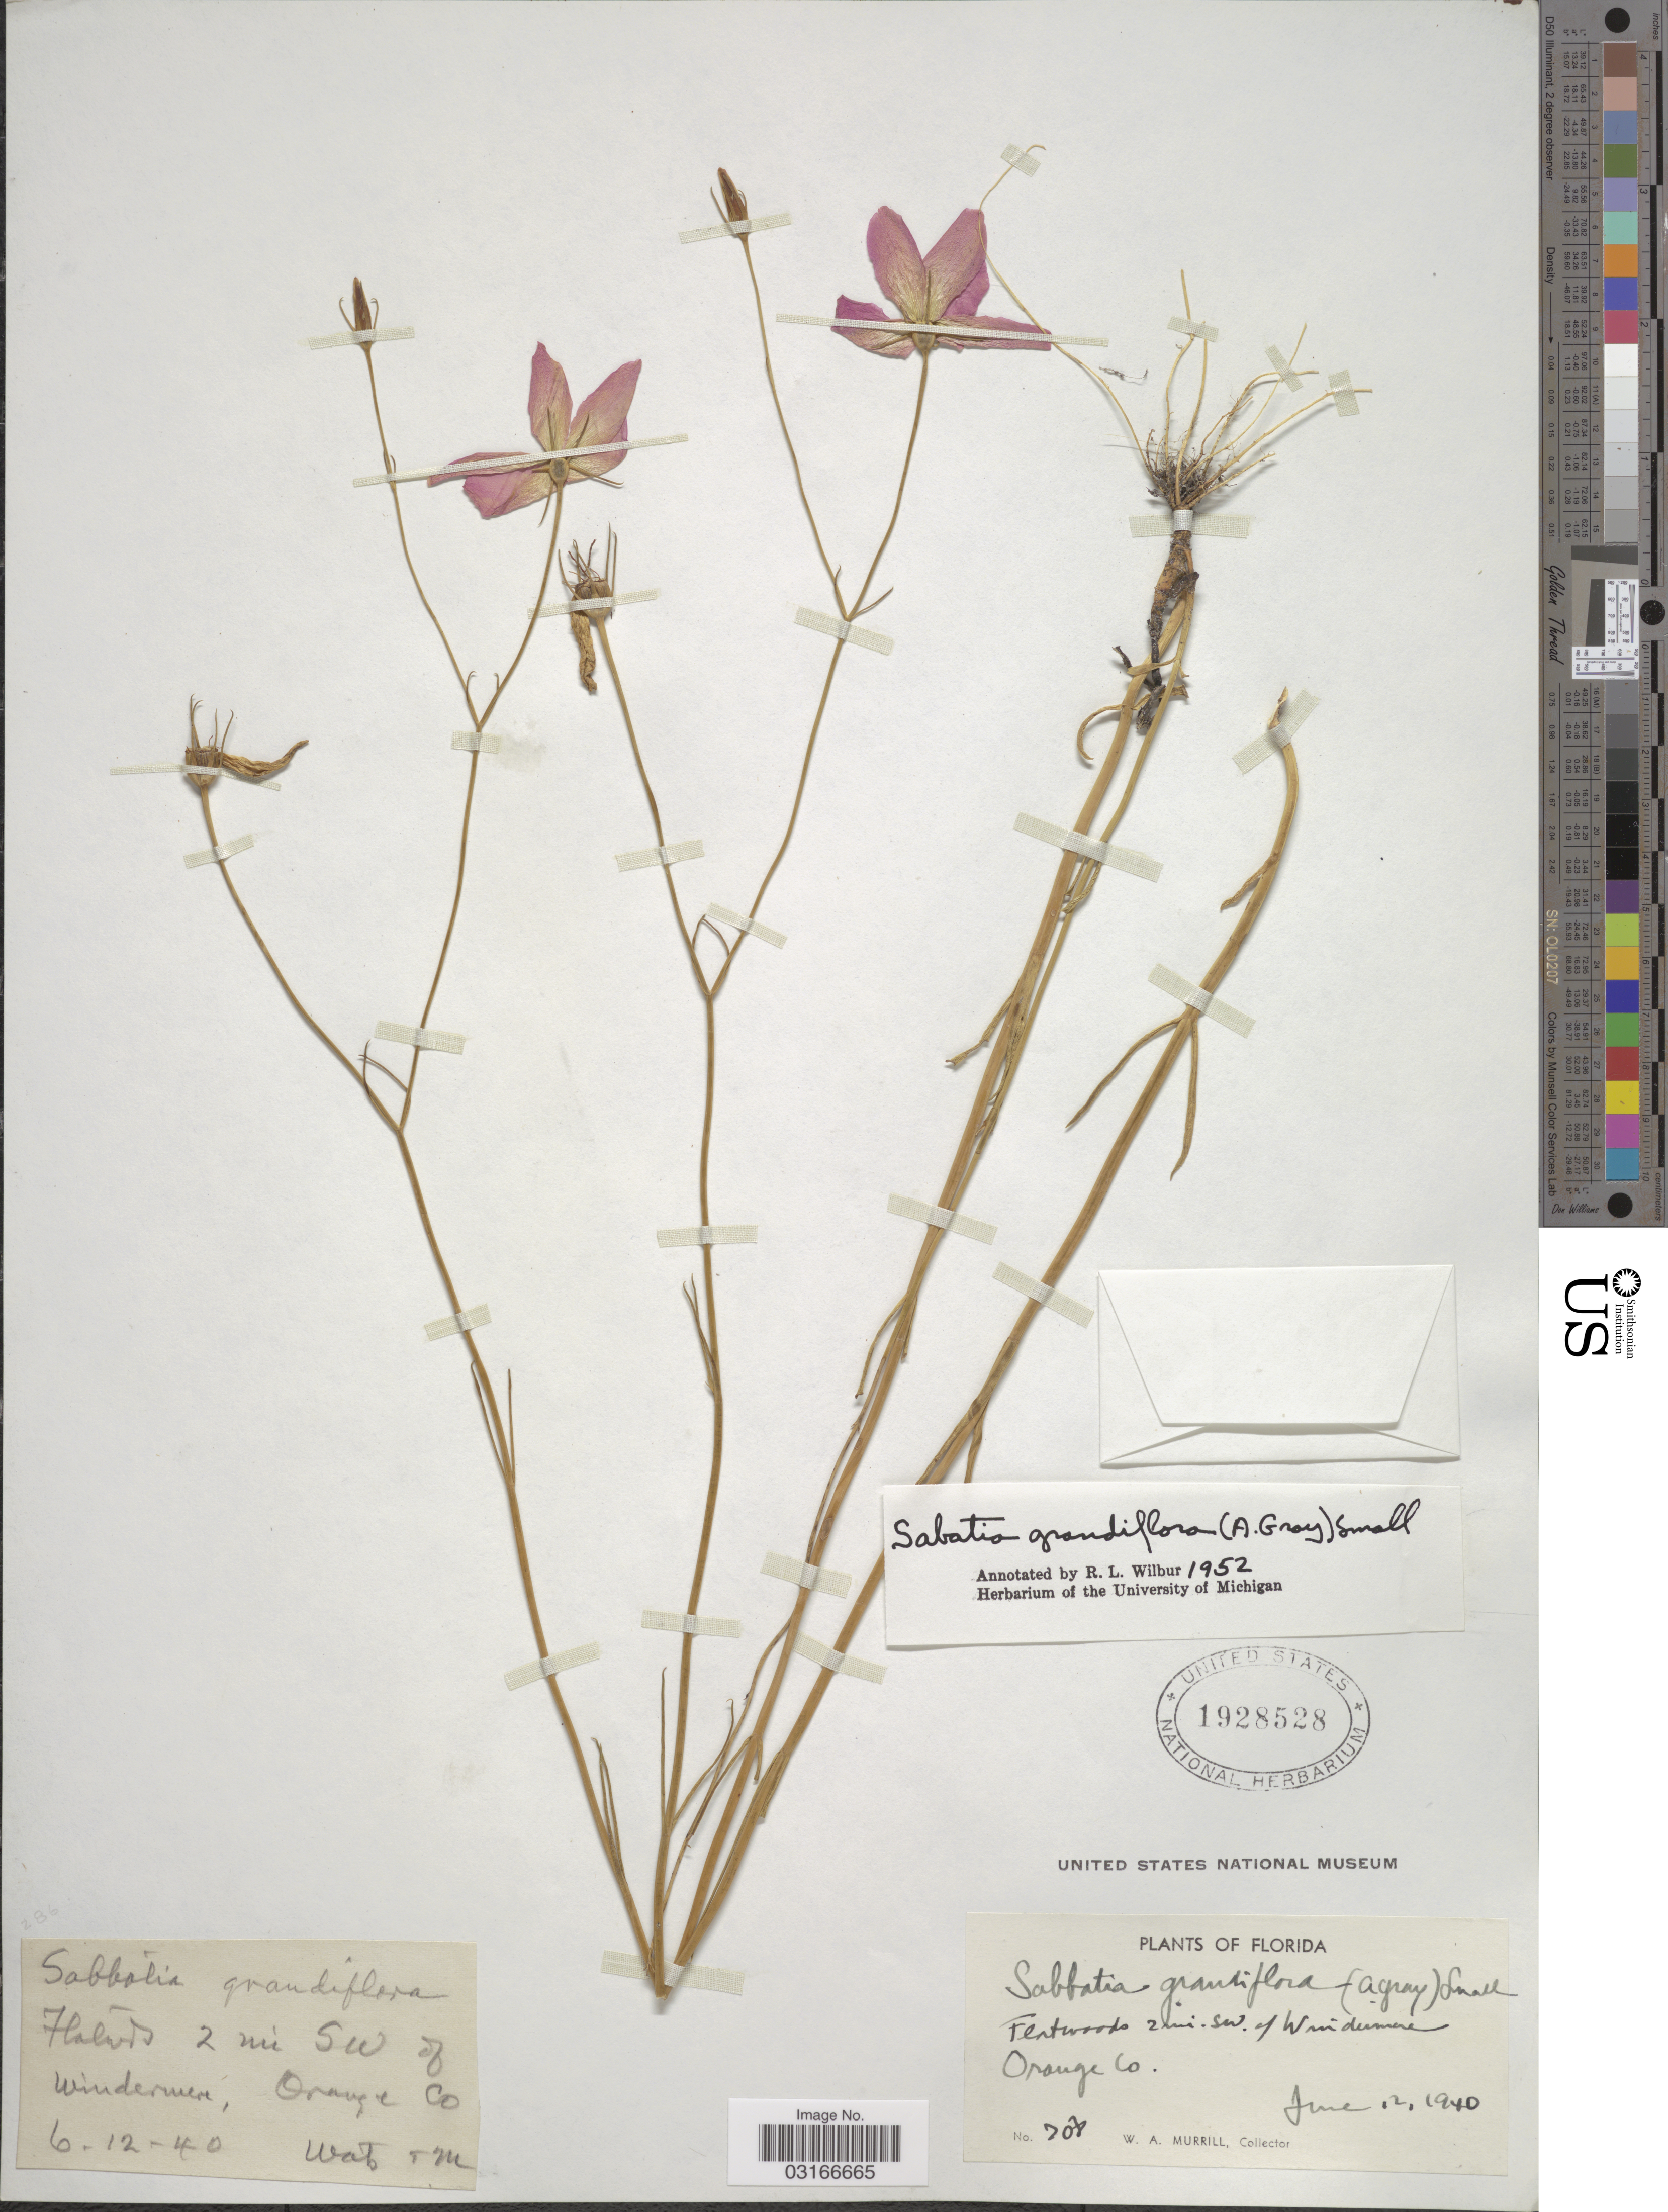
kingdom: Plantae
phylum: Tracheophyta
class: Magnoliopsida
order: Gentianales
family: Gentianaceae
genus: Sabatia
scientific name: Sabatia grandiflora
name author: (A. Gray) Small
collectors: W. A. Murrill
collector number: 708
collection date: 1940-06-02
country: United States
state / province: Florida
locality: Flatwoods 2 mi. SW of Windermere, Orange Co.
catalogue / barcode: US 1928528